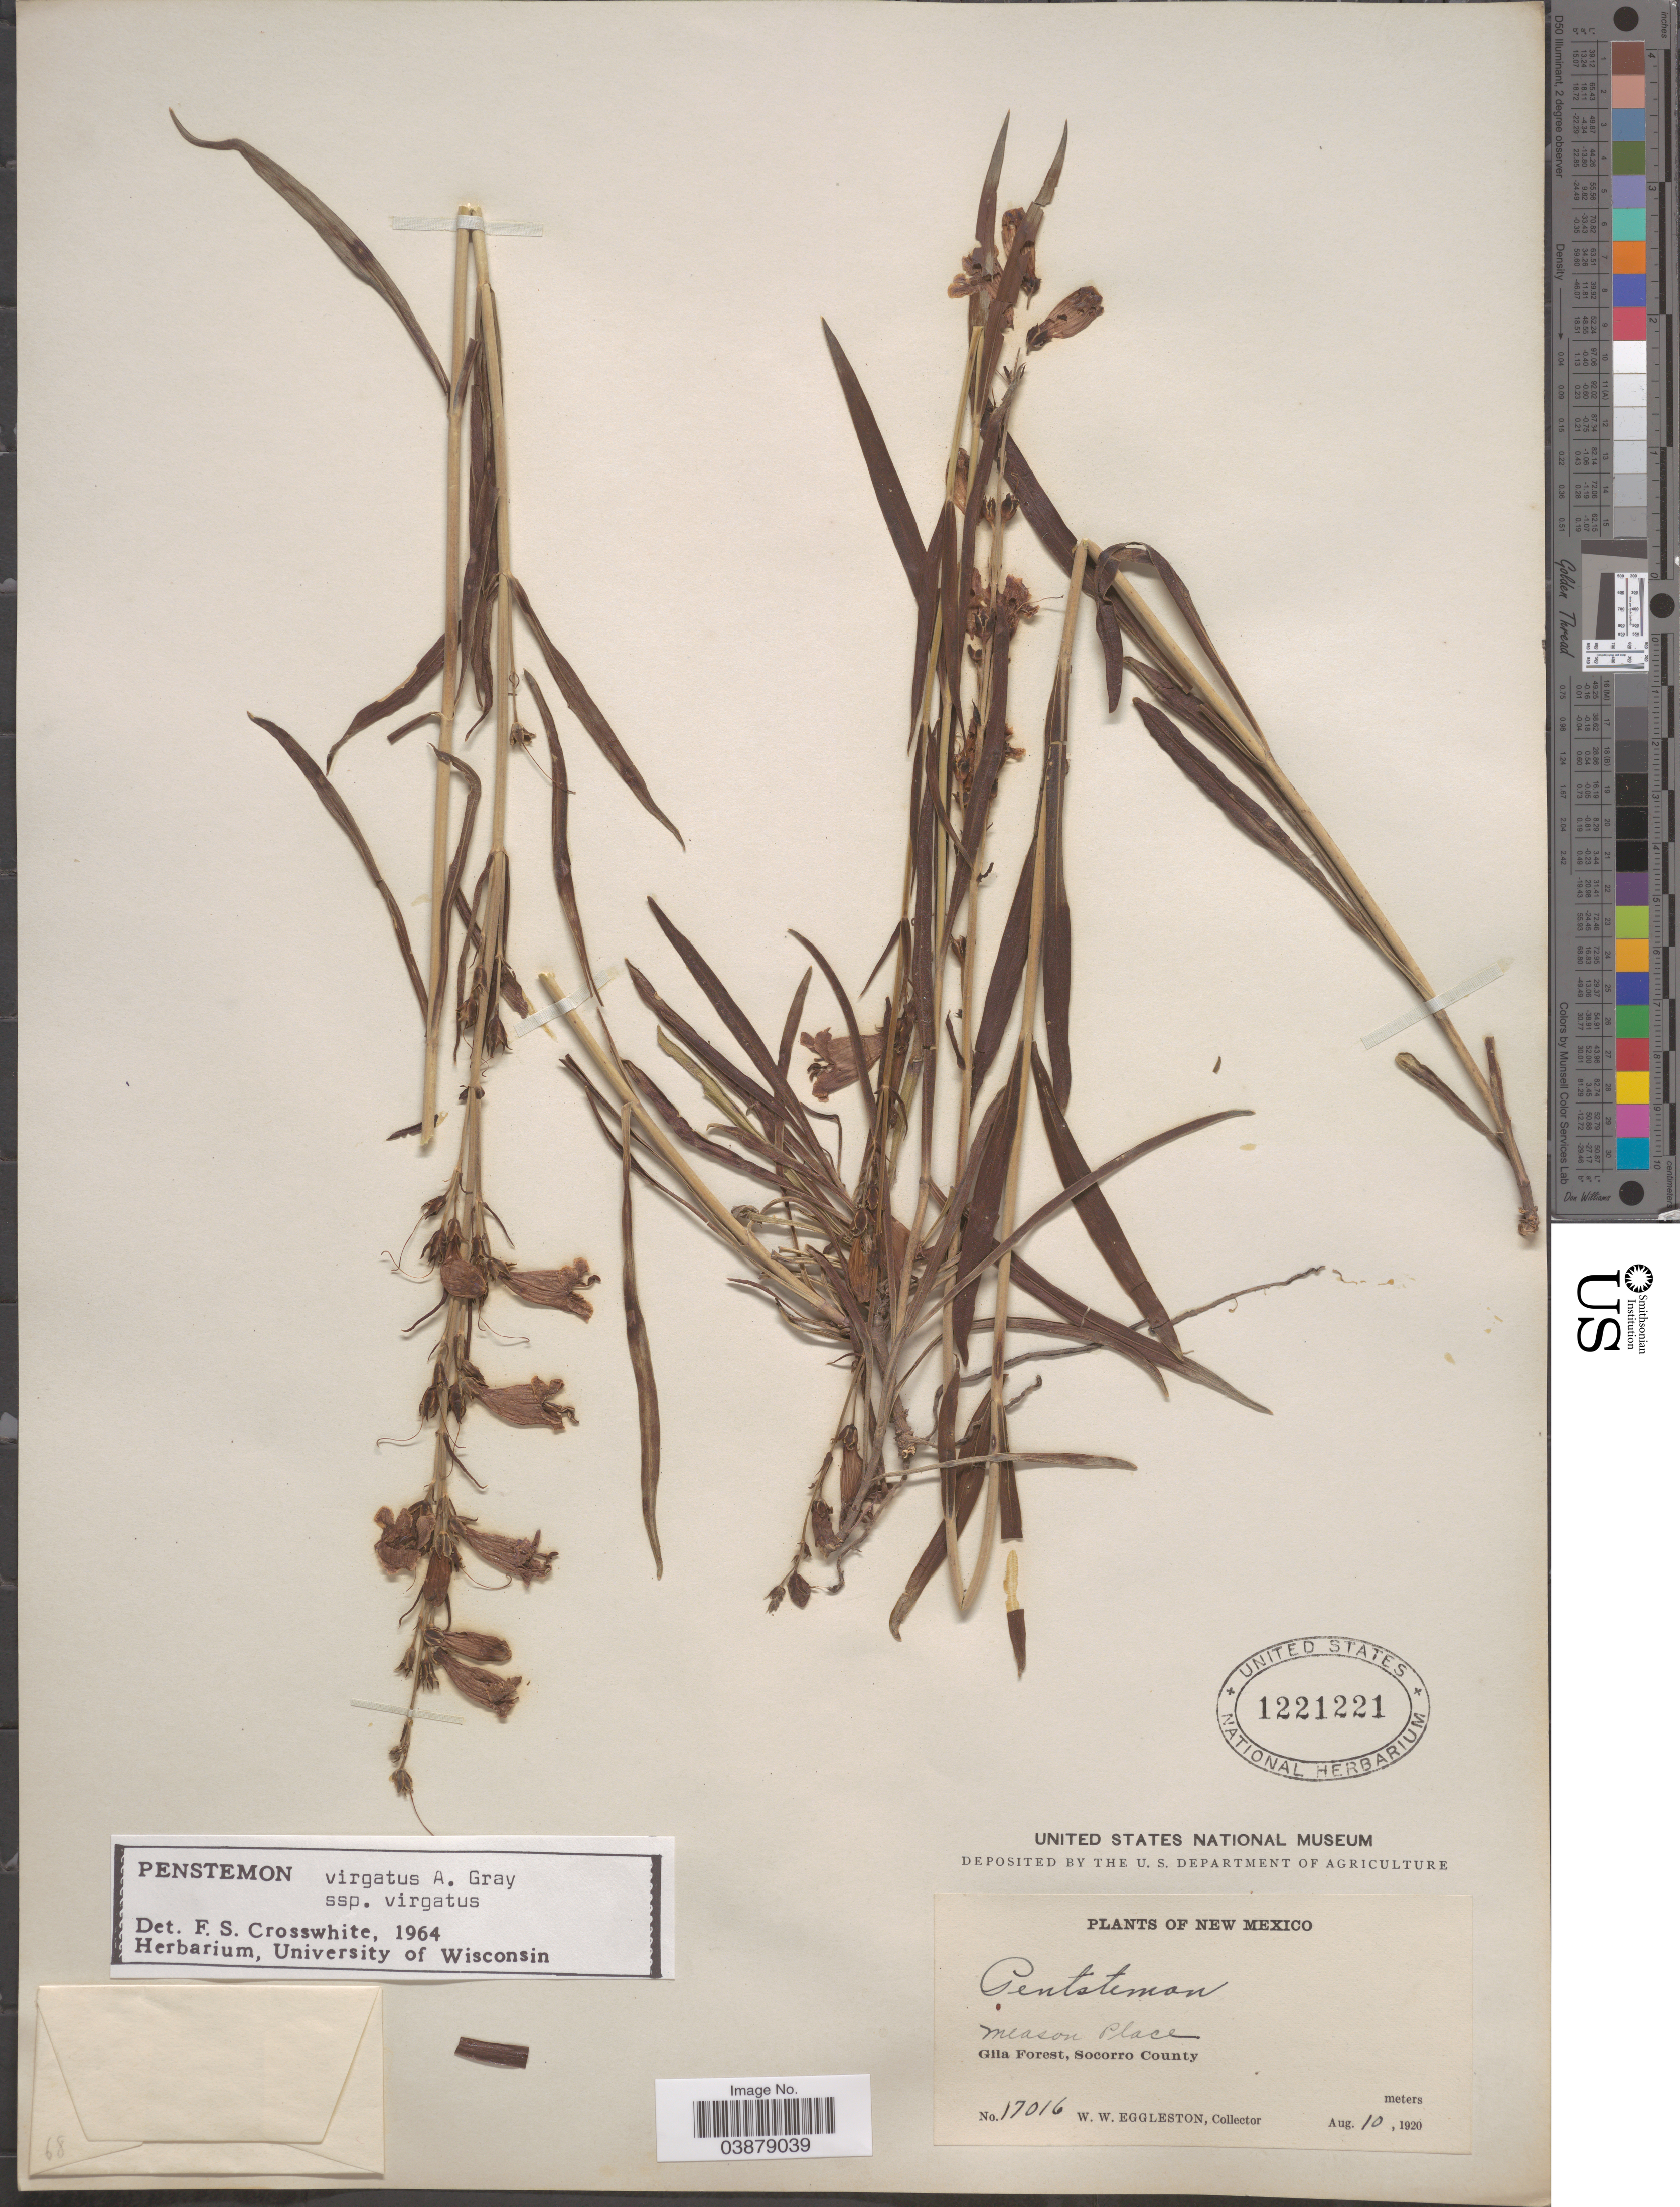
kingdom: Plantae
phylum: Tracheophyta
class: Magnoliopsida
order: Lamiales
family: Plantaginaceae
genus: Penstemon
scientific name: Penstemon virgatus subsp. virgatus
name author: A. Gray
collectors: W. W. Eggleston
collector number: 17016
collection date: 1920-08-10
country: United States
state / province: New Mexico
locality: Meason Place. Gila Forest, Socorro County.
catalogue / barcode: US 1221221